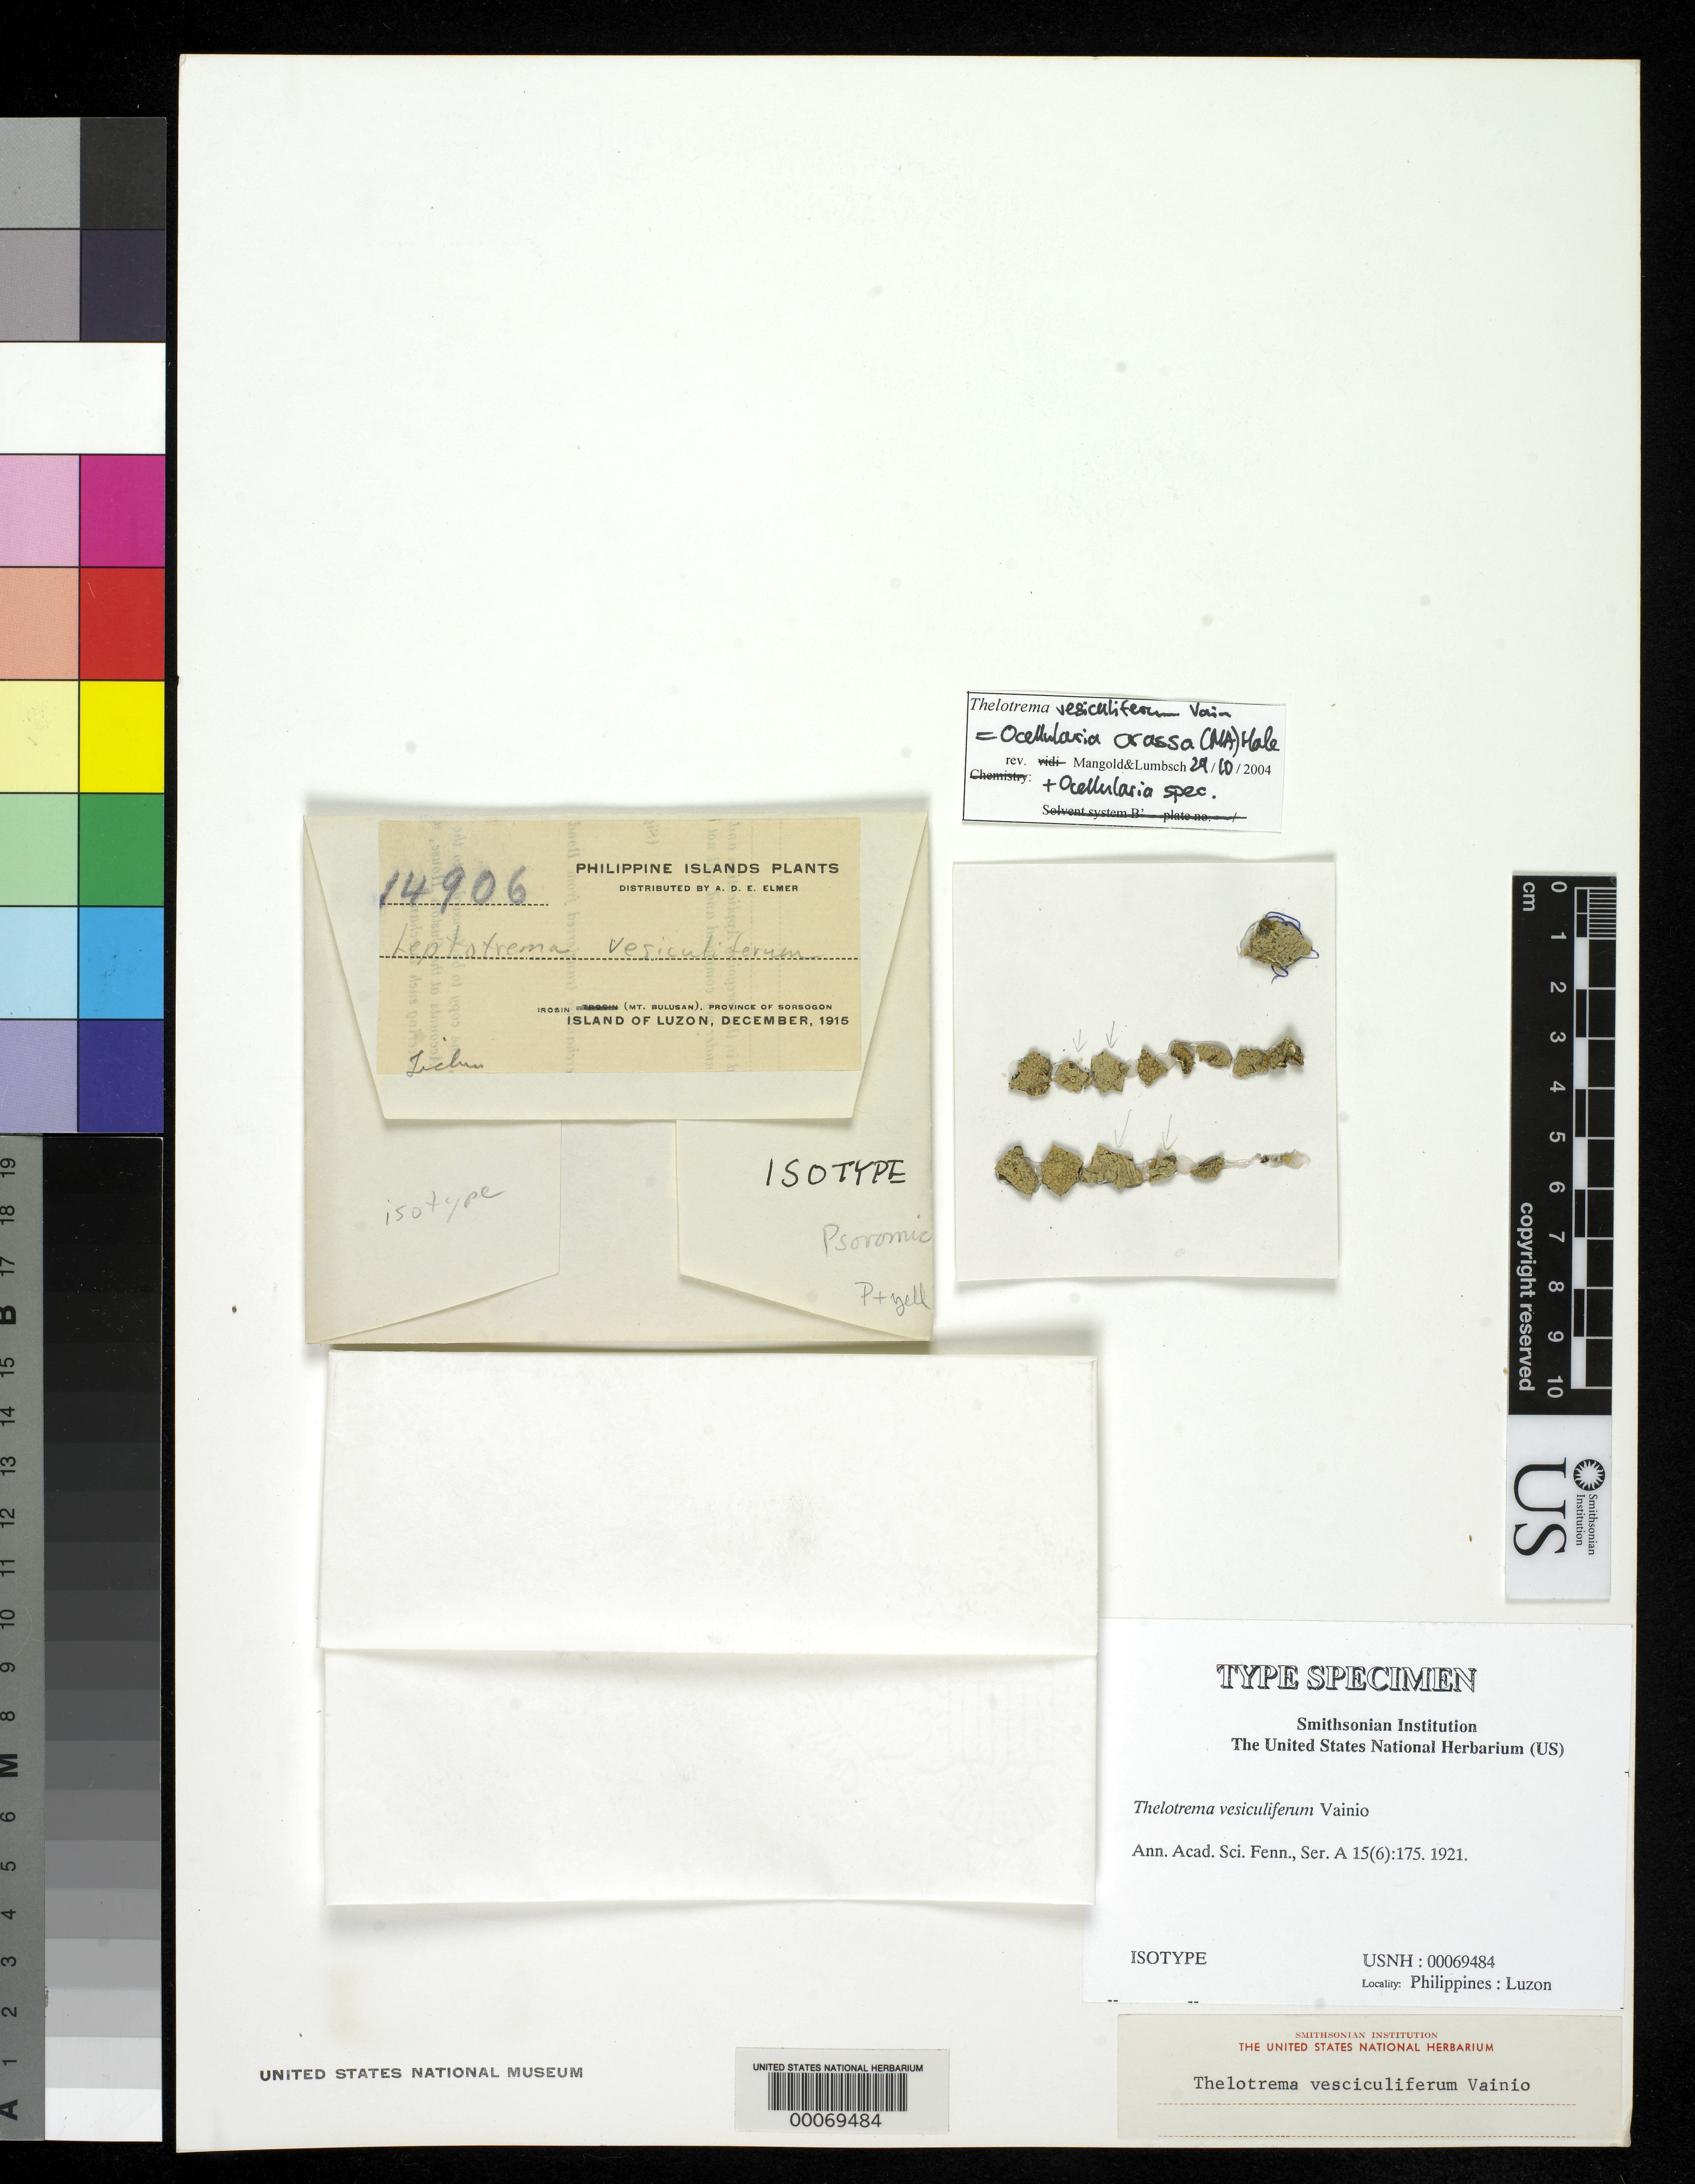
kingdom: Fungi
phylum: Ascomycota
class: Lecanoromycetes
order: Ostropales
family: Graphidaceae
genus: Thelotrema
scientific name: Thelotrema vesiculiferum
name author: Vain.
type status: Isotype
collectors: A. D. E. Elmer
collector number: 14906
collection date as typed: Dec 1915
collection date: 1915-12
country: Philippines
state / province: Bicol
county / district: Sorsogon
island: Luzon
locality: Irosin (Mt. Bulusan), Province of Sorsogon, Island of Luzon